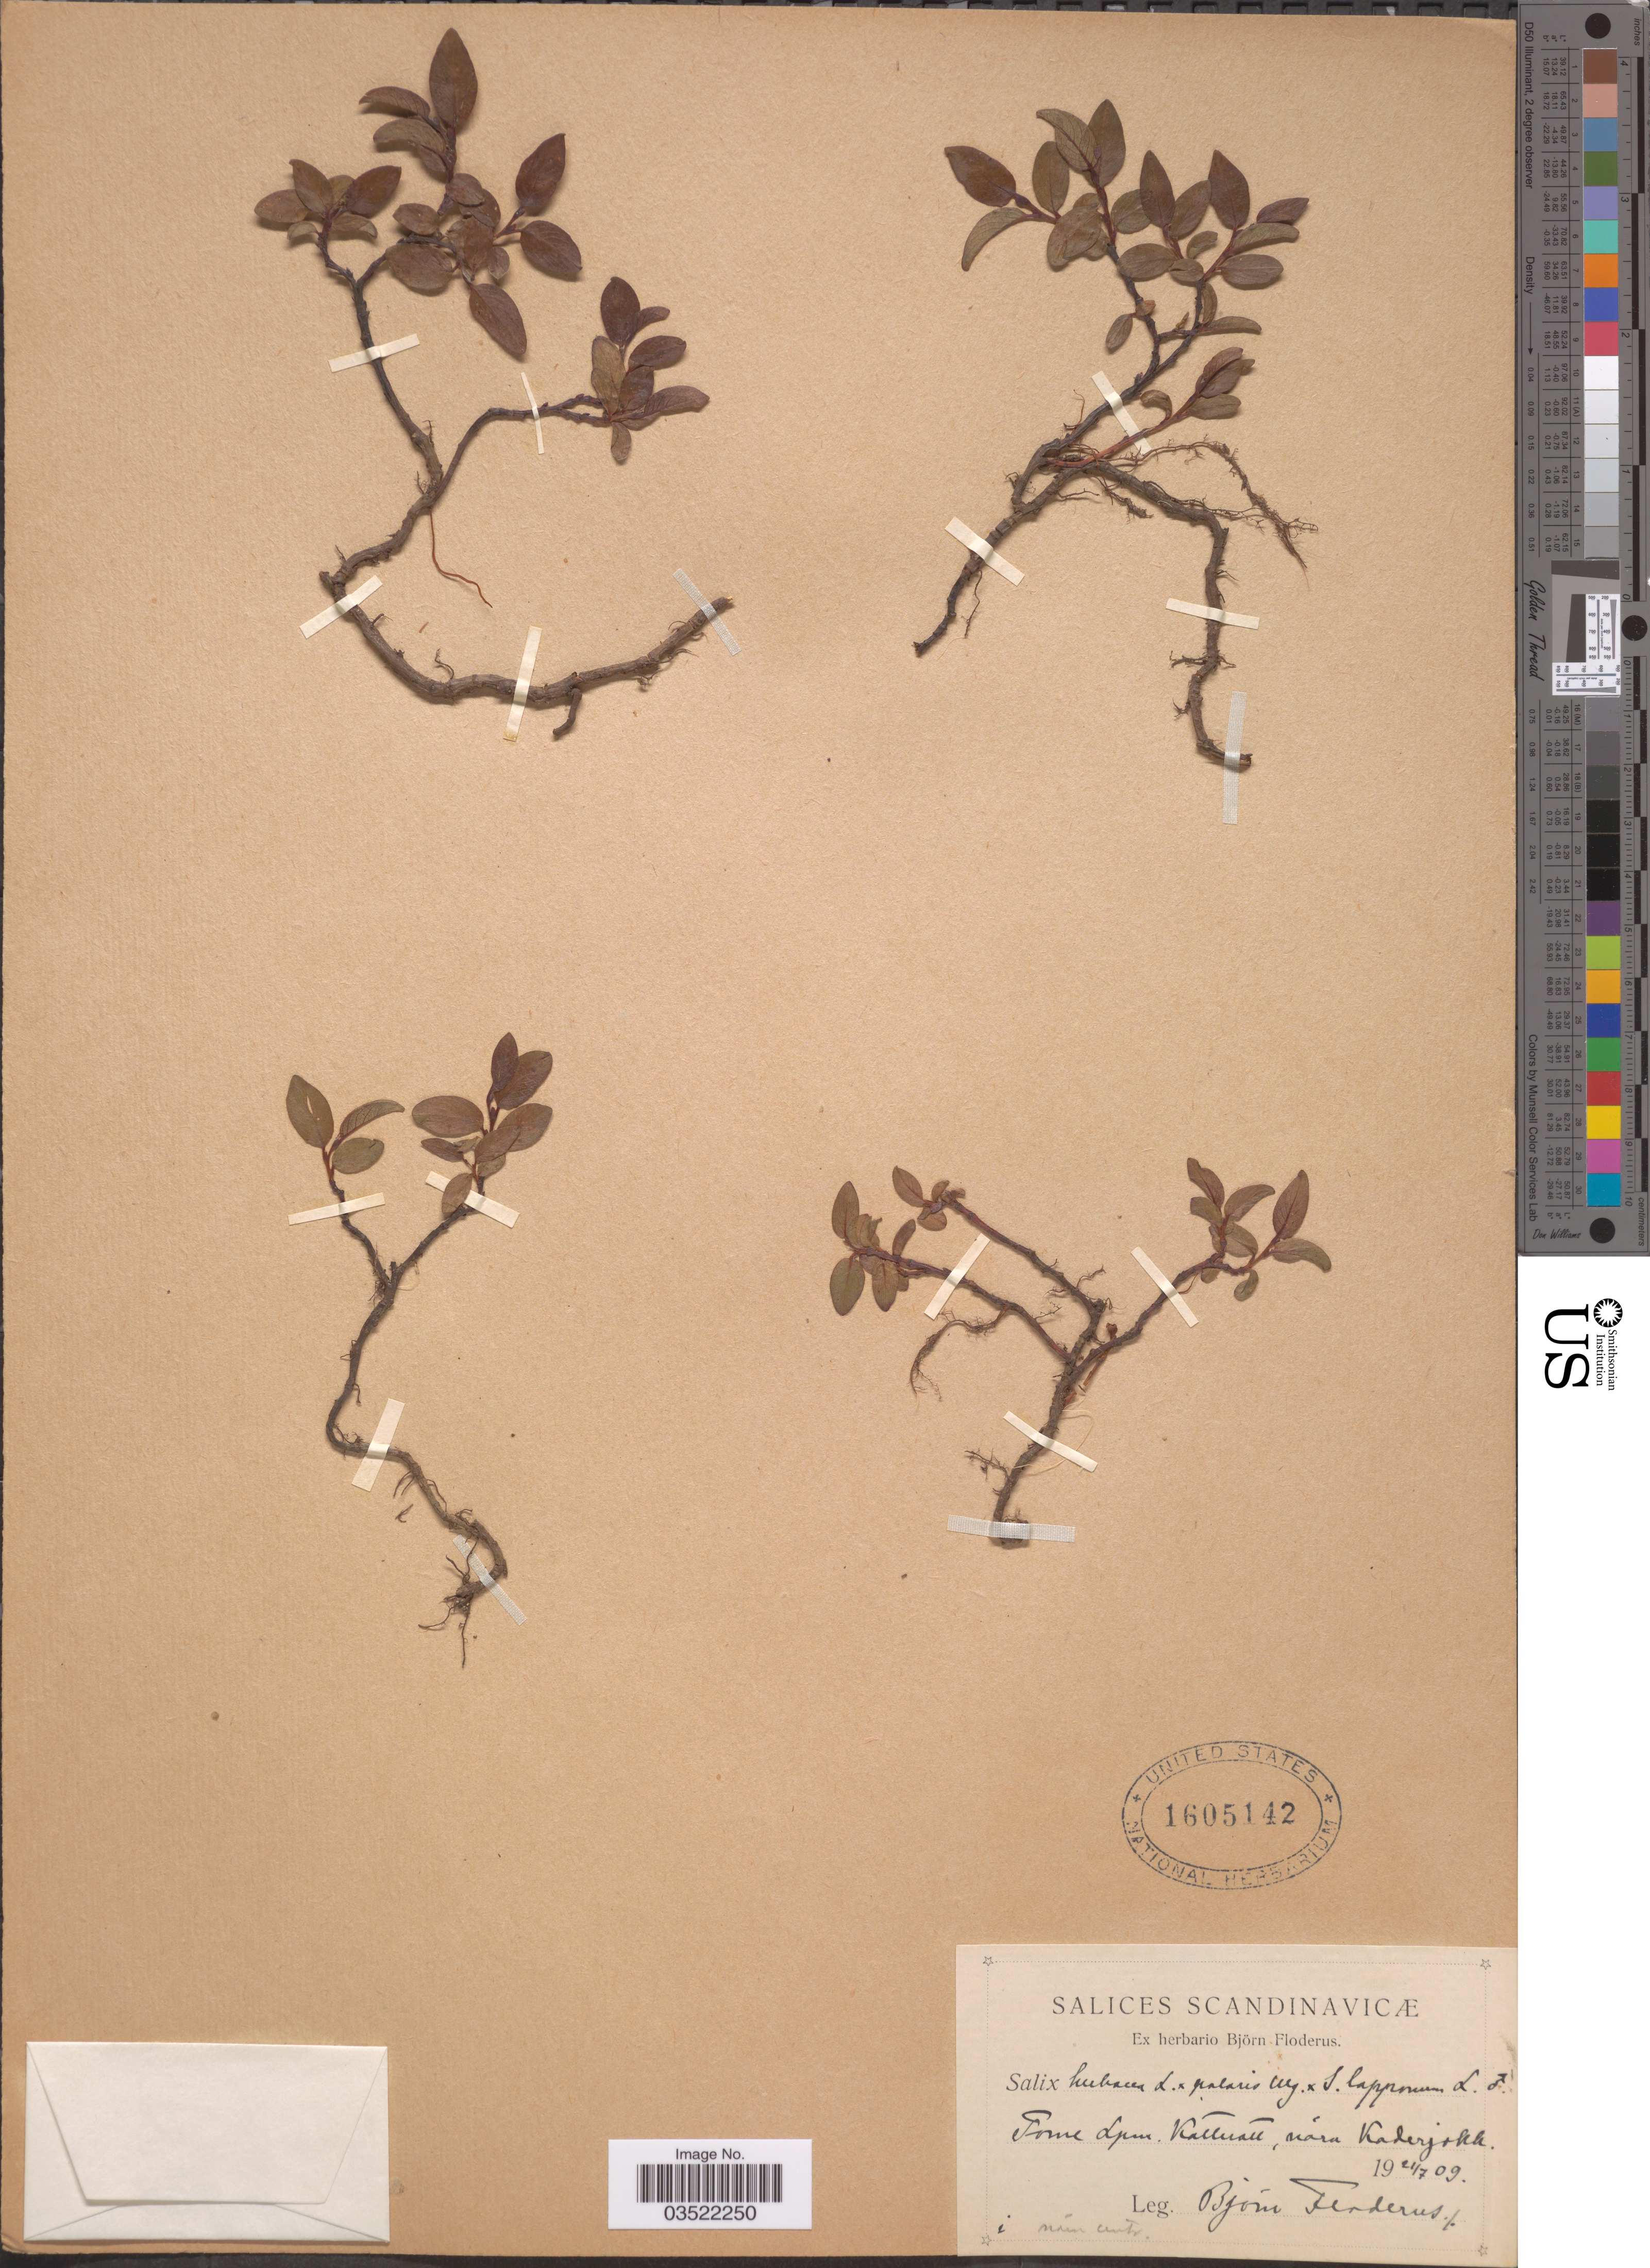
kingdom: Plantae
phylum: Tracheophyta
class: Magnoliopsida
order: Malpighiales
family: Salicaceae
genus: Salix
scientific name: Salix herbacea x S. lapponum L. x S. polaris Wahlenb.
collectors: B. G. O. Floderus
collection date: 1909-07-21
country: Norway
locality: Scandinavicæ. Torne Lpm. Katteratt, nara Kaderjokk.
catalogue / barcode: US 1605142